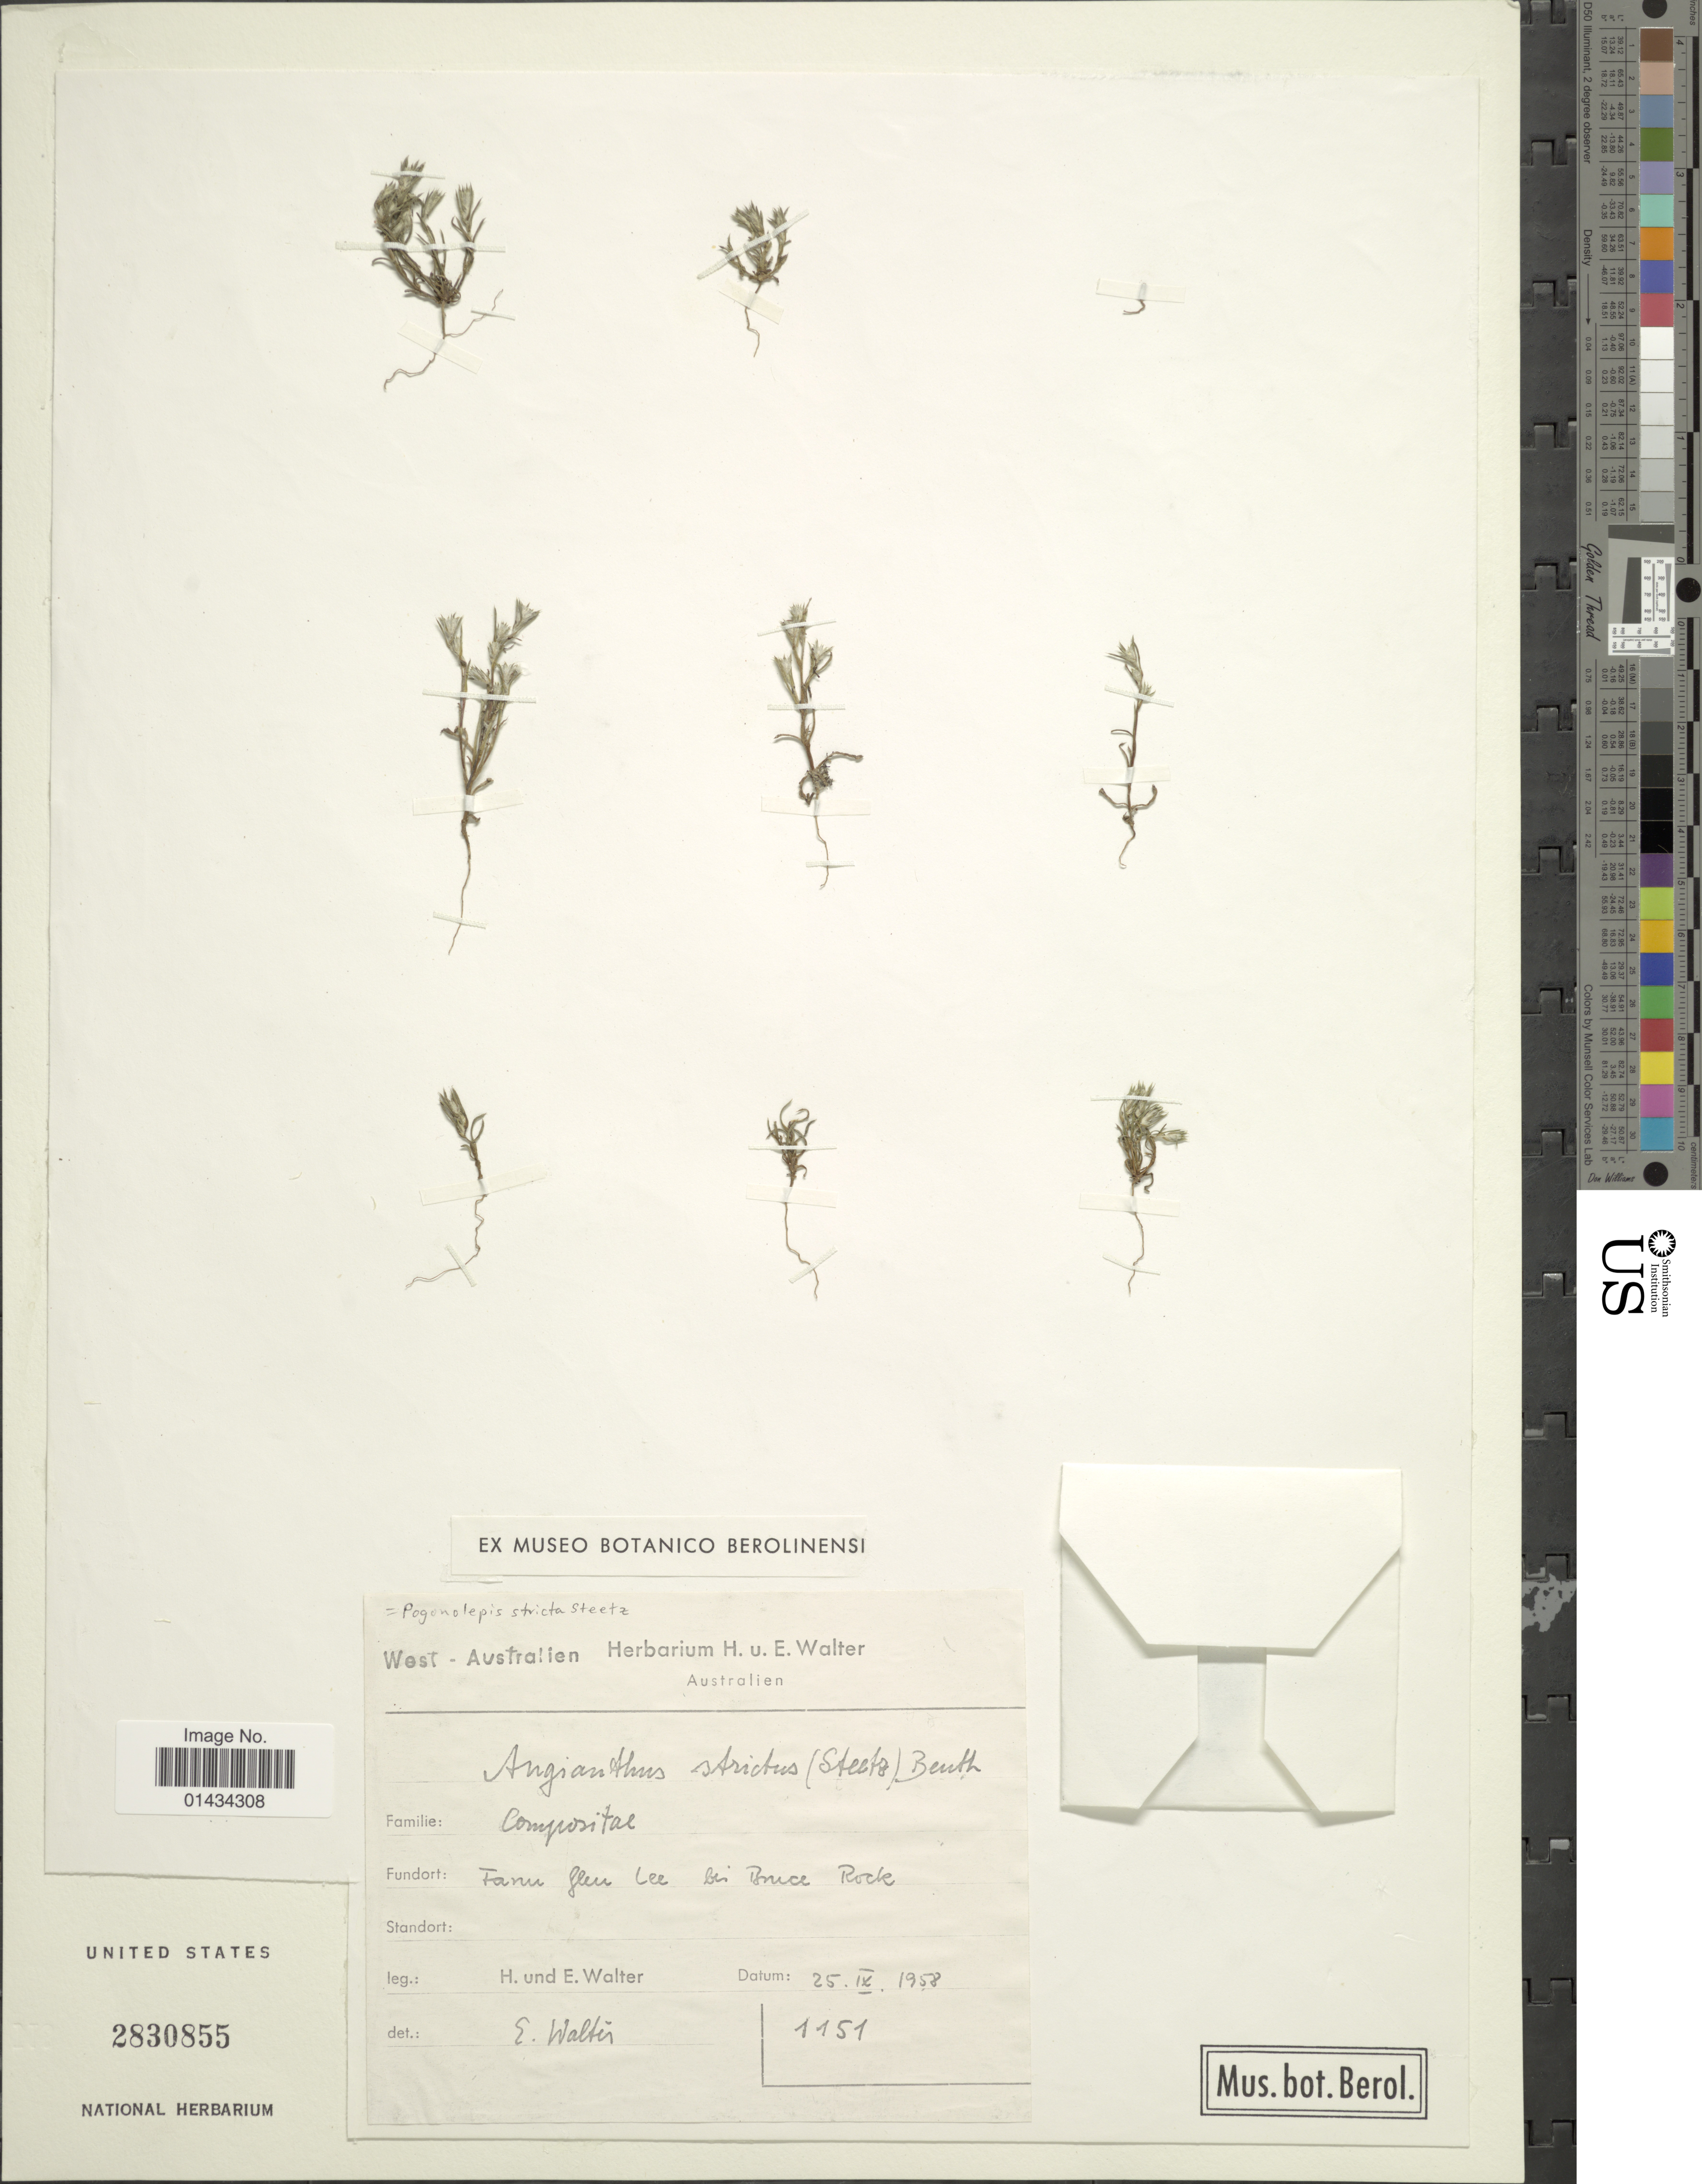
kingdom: Plantae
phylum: Tracheophyta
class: Magnoliopsida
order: Asterales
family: Asteraceae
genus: Pogonolepis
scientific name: Pogonolepis stricta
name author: Steetz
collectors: H. P. H. Walter & E. Walter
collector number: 1151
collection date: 1958-09-25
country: Australia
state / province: Western Australia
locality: Fundort: Faru fleu Lee bei Bruce Rock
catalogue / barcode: US 2830855